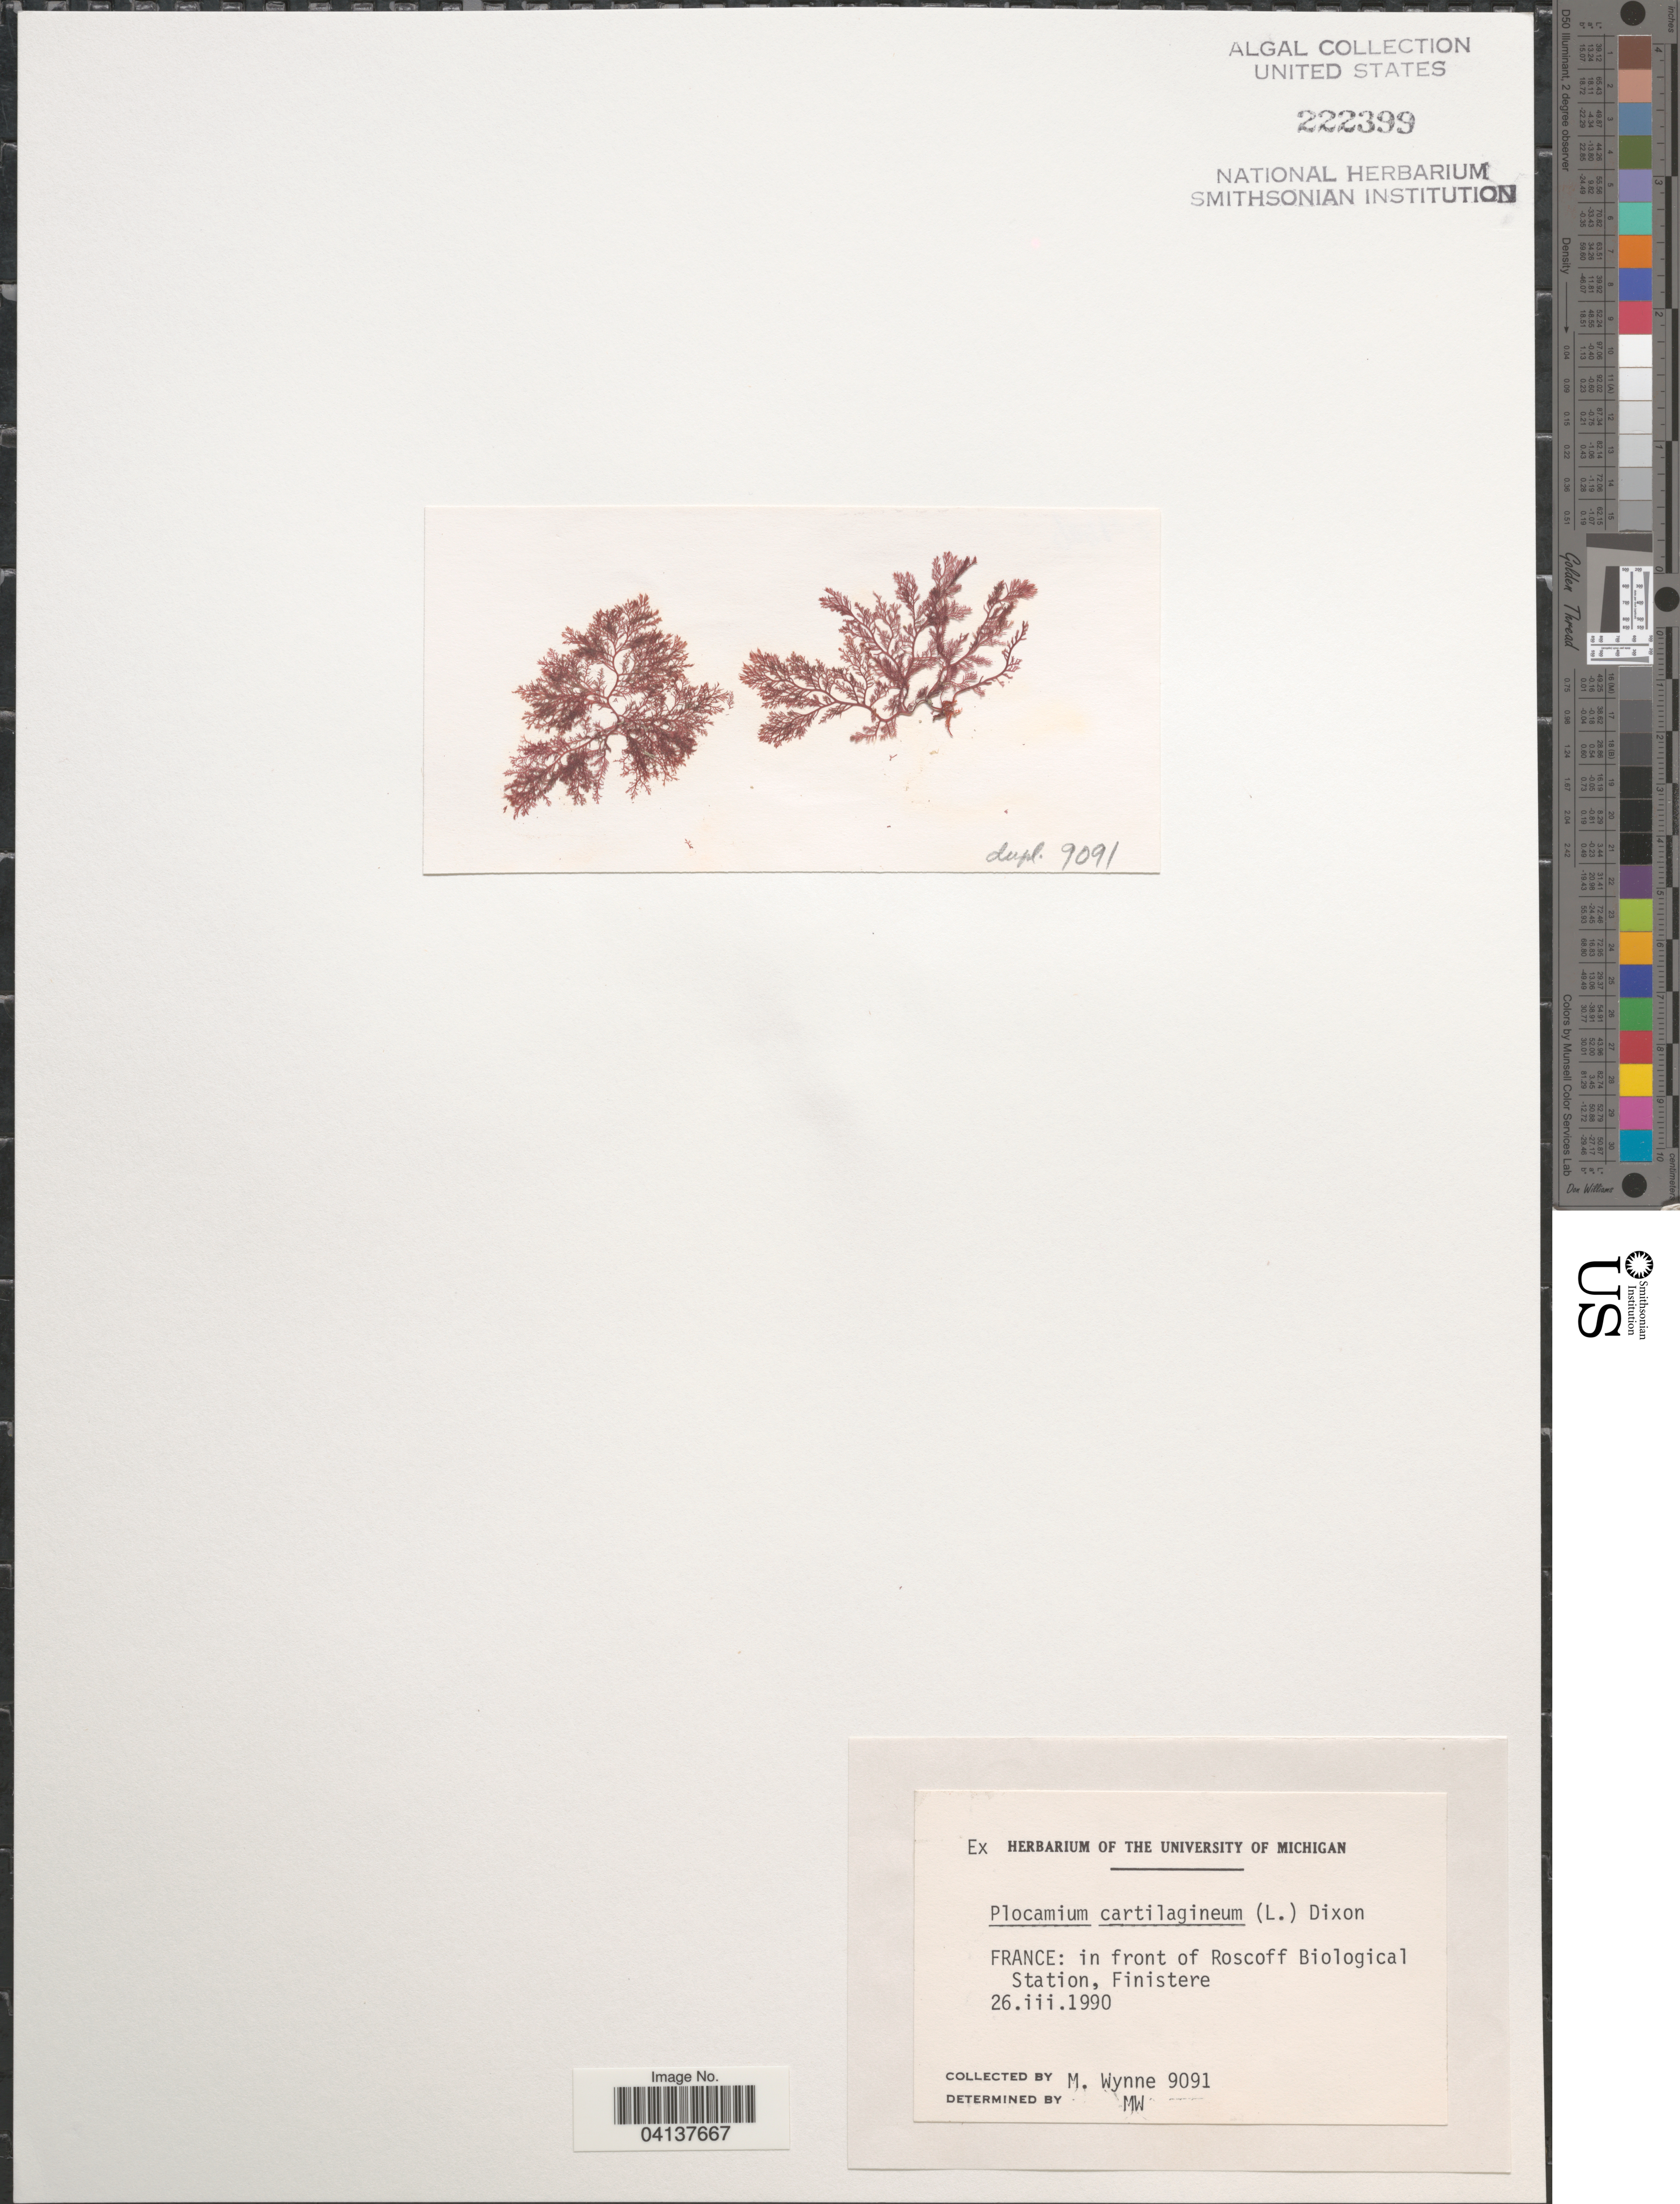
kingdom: Plantae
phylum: Rhodophyta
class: Florideophyceae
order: Plocamiales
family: Plocamiaceae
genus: Plocamium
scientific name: Plocamium cartilagineum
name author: (L.) P.S. Dixon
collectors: M.J. Wynne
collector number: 9091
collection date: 1990-03-26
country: France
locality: In front of Roscoff Biological Station, Finistere.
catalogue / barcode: US 222399